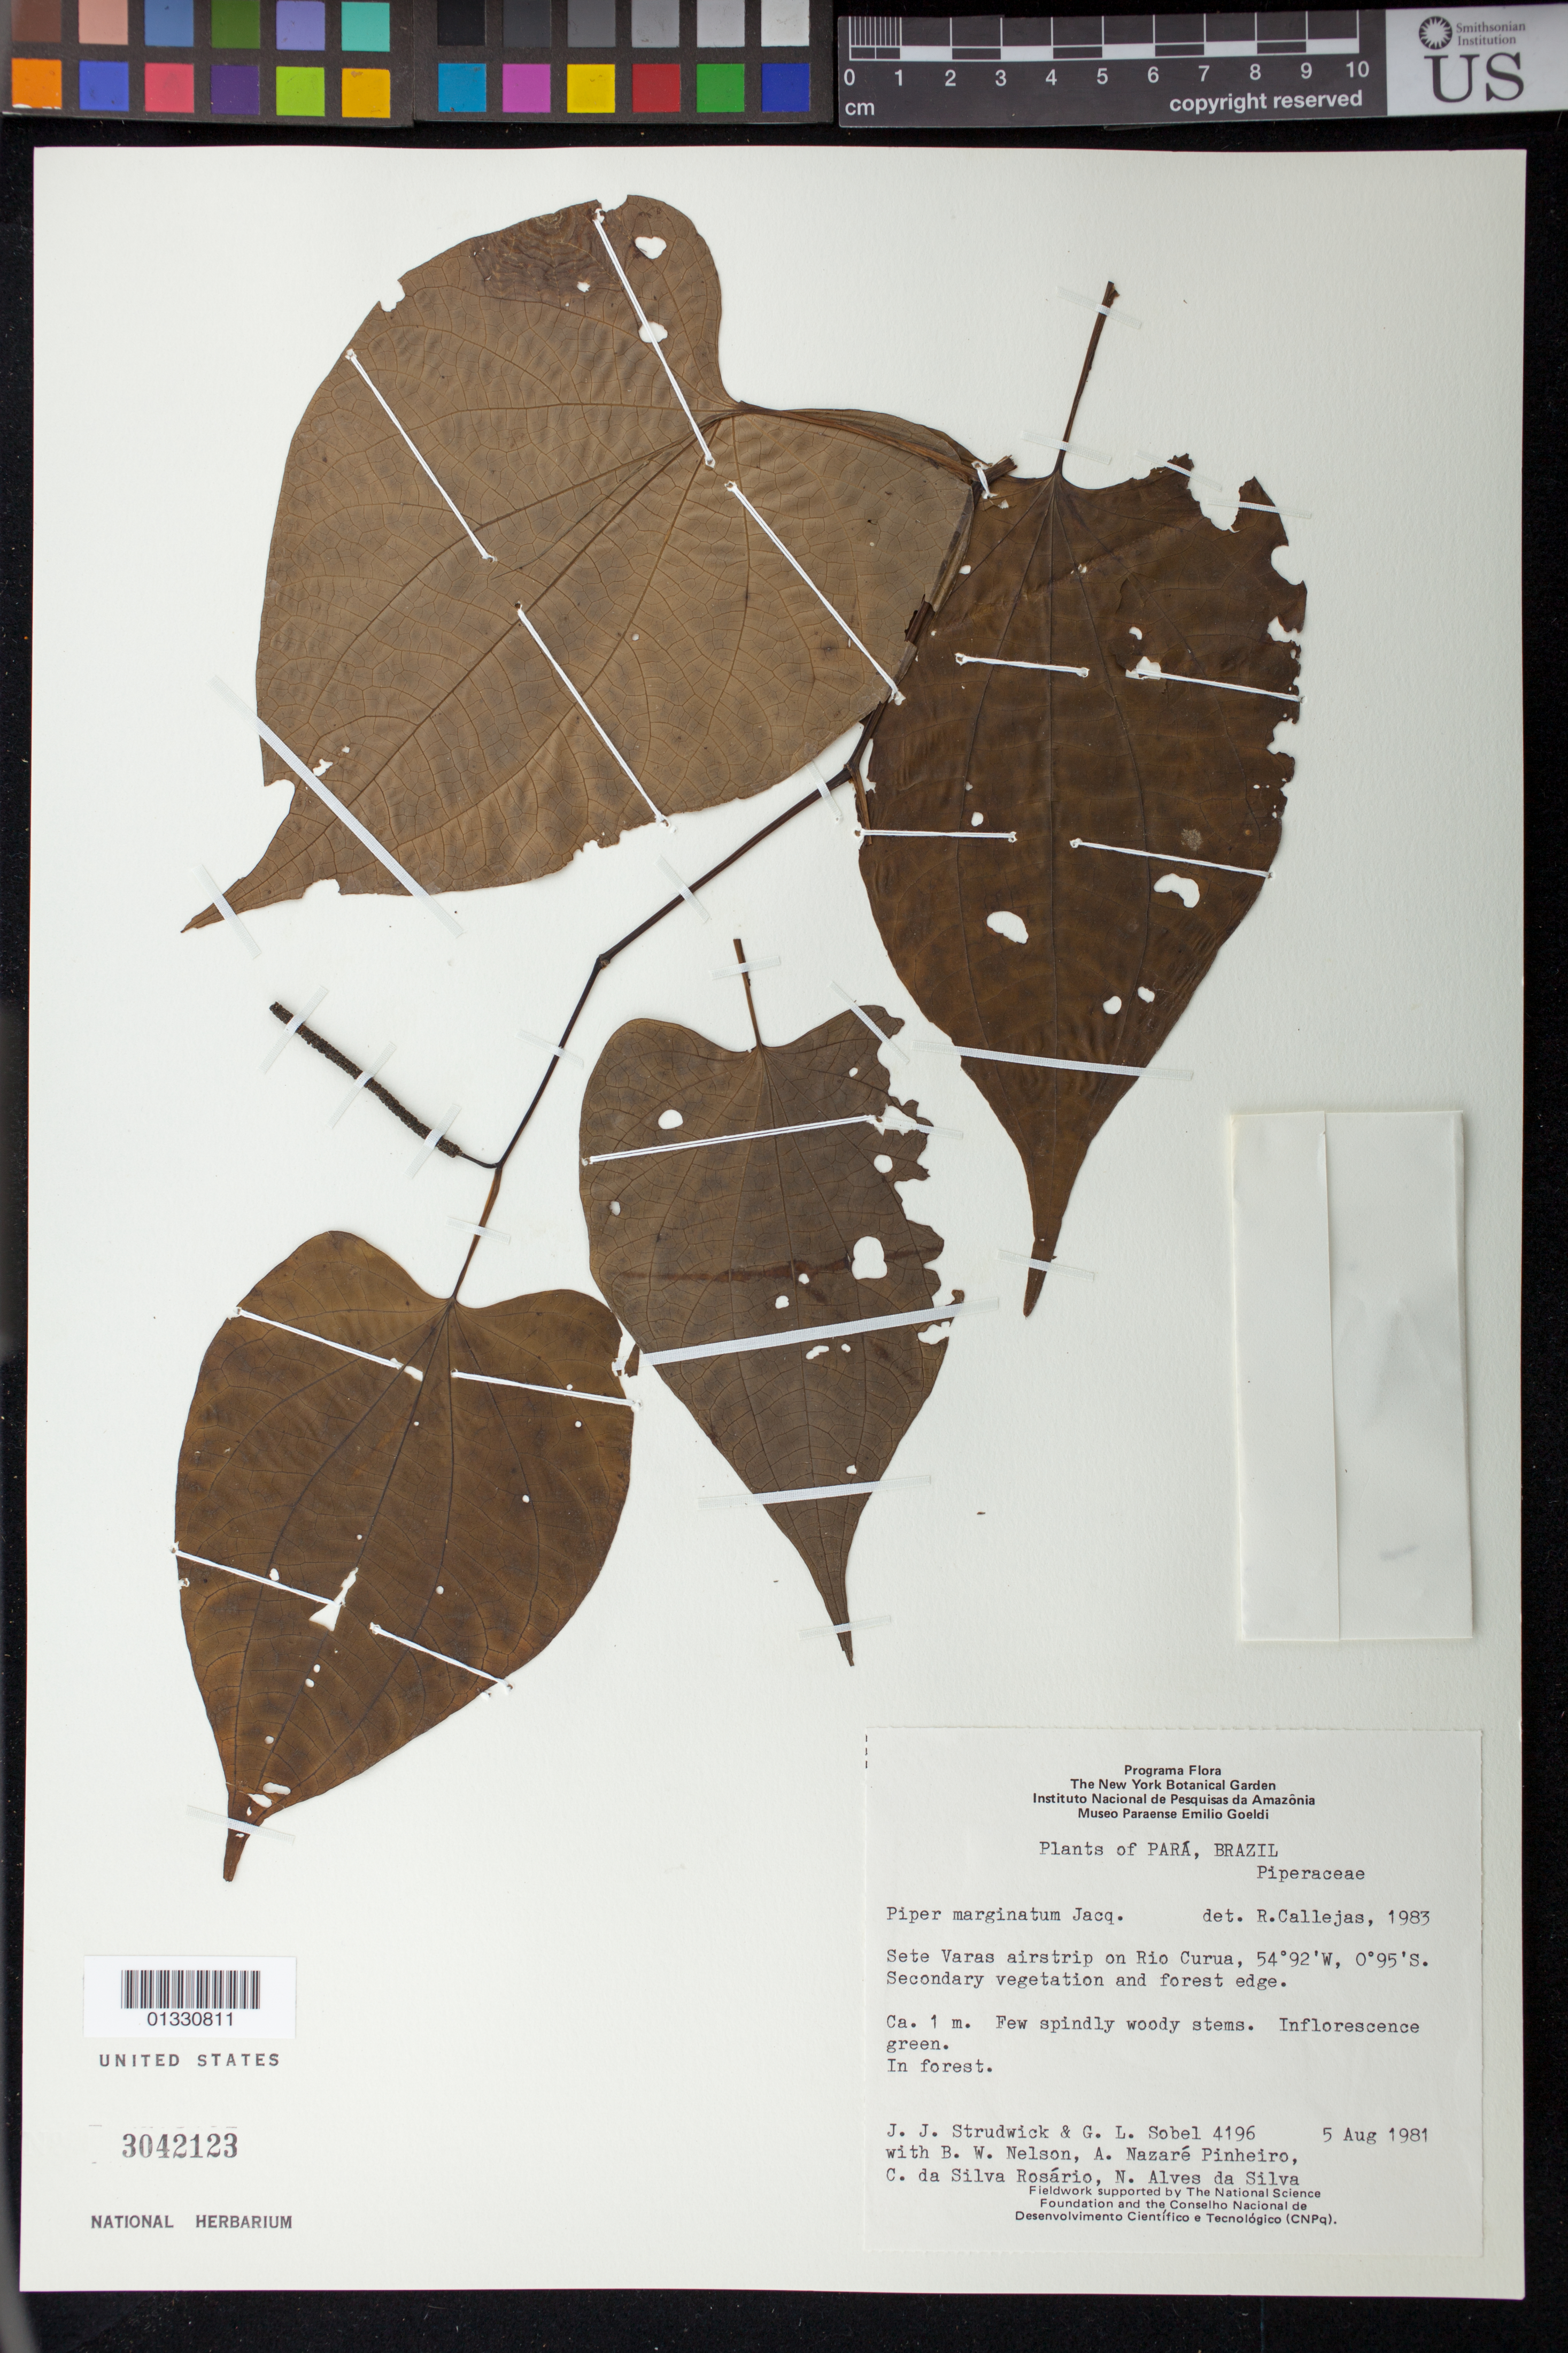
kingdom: Plantae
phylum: Tracheophyta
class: Magnoliopsida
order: Piperales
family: Piperaceae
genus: Piper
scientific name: Piper marginatum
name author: Jacq.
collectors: J. J. Strudwick, G. L. Sobel, B. W. Nelson, A. Pinheiro, C. S. Rosário & N. A. Silva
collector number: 4196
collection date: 1981-08-05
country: Brazil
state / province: Pará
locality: Sete Varas airstrip on rio curua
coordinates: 00 95 S, 54 92 W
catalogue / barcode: US 3042123